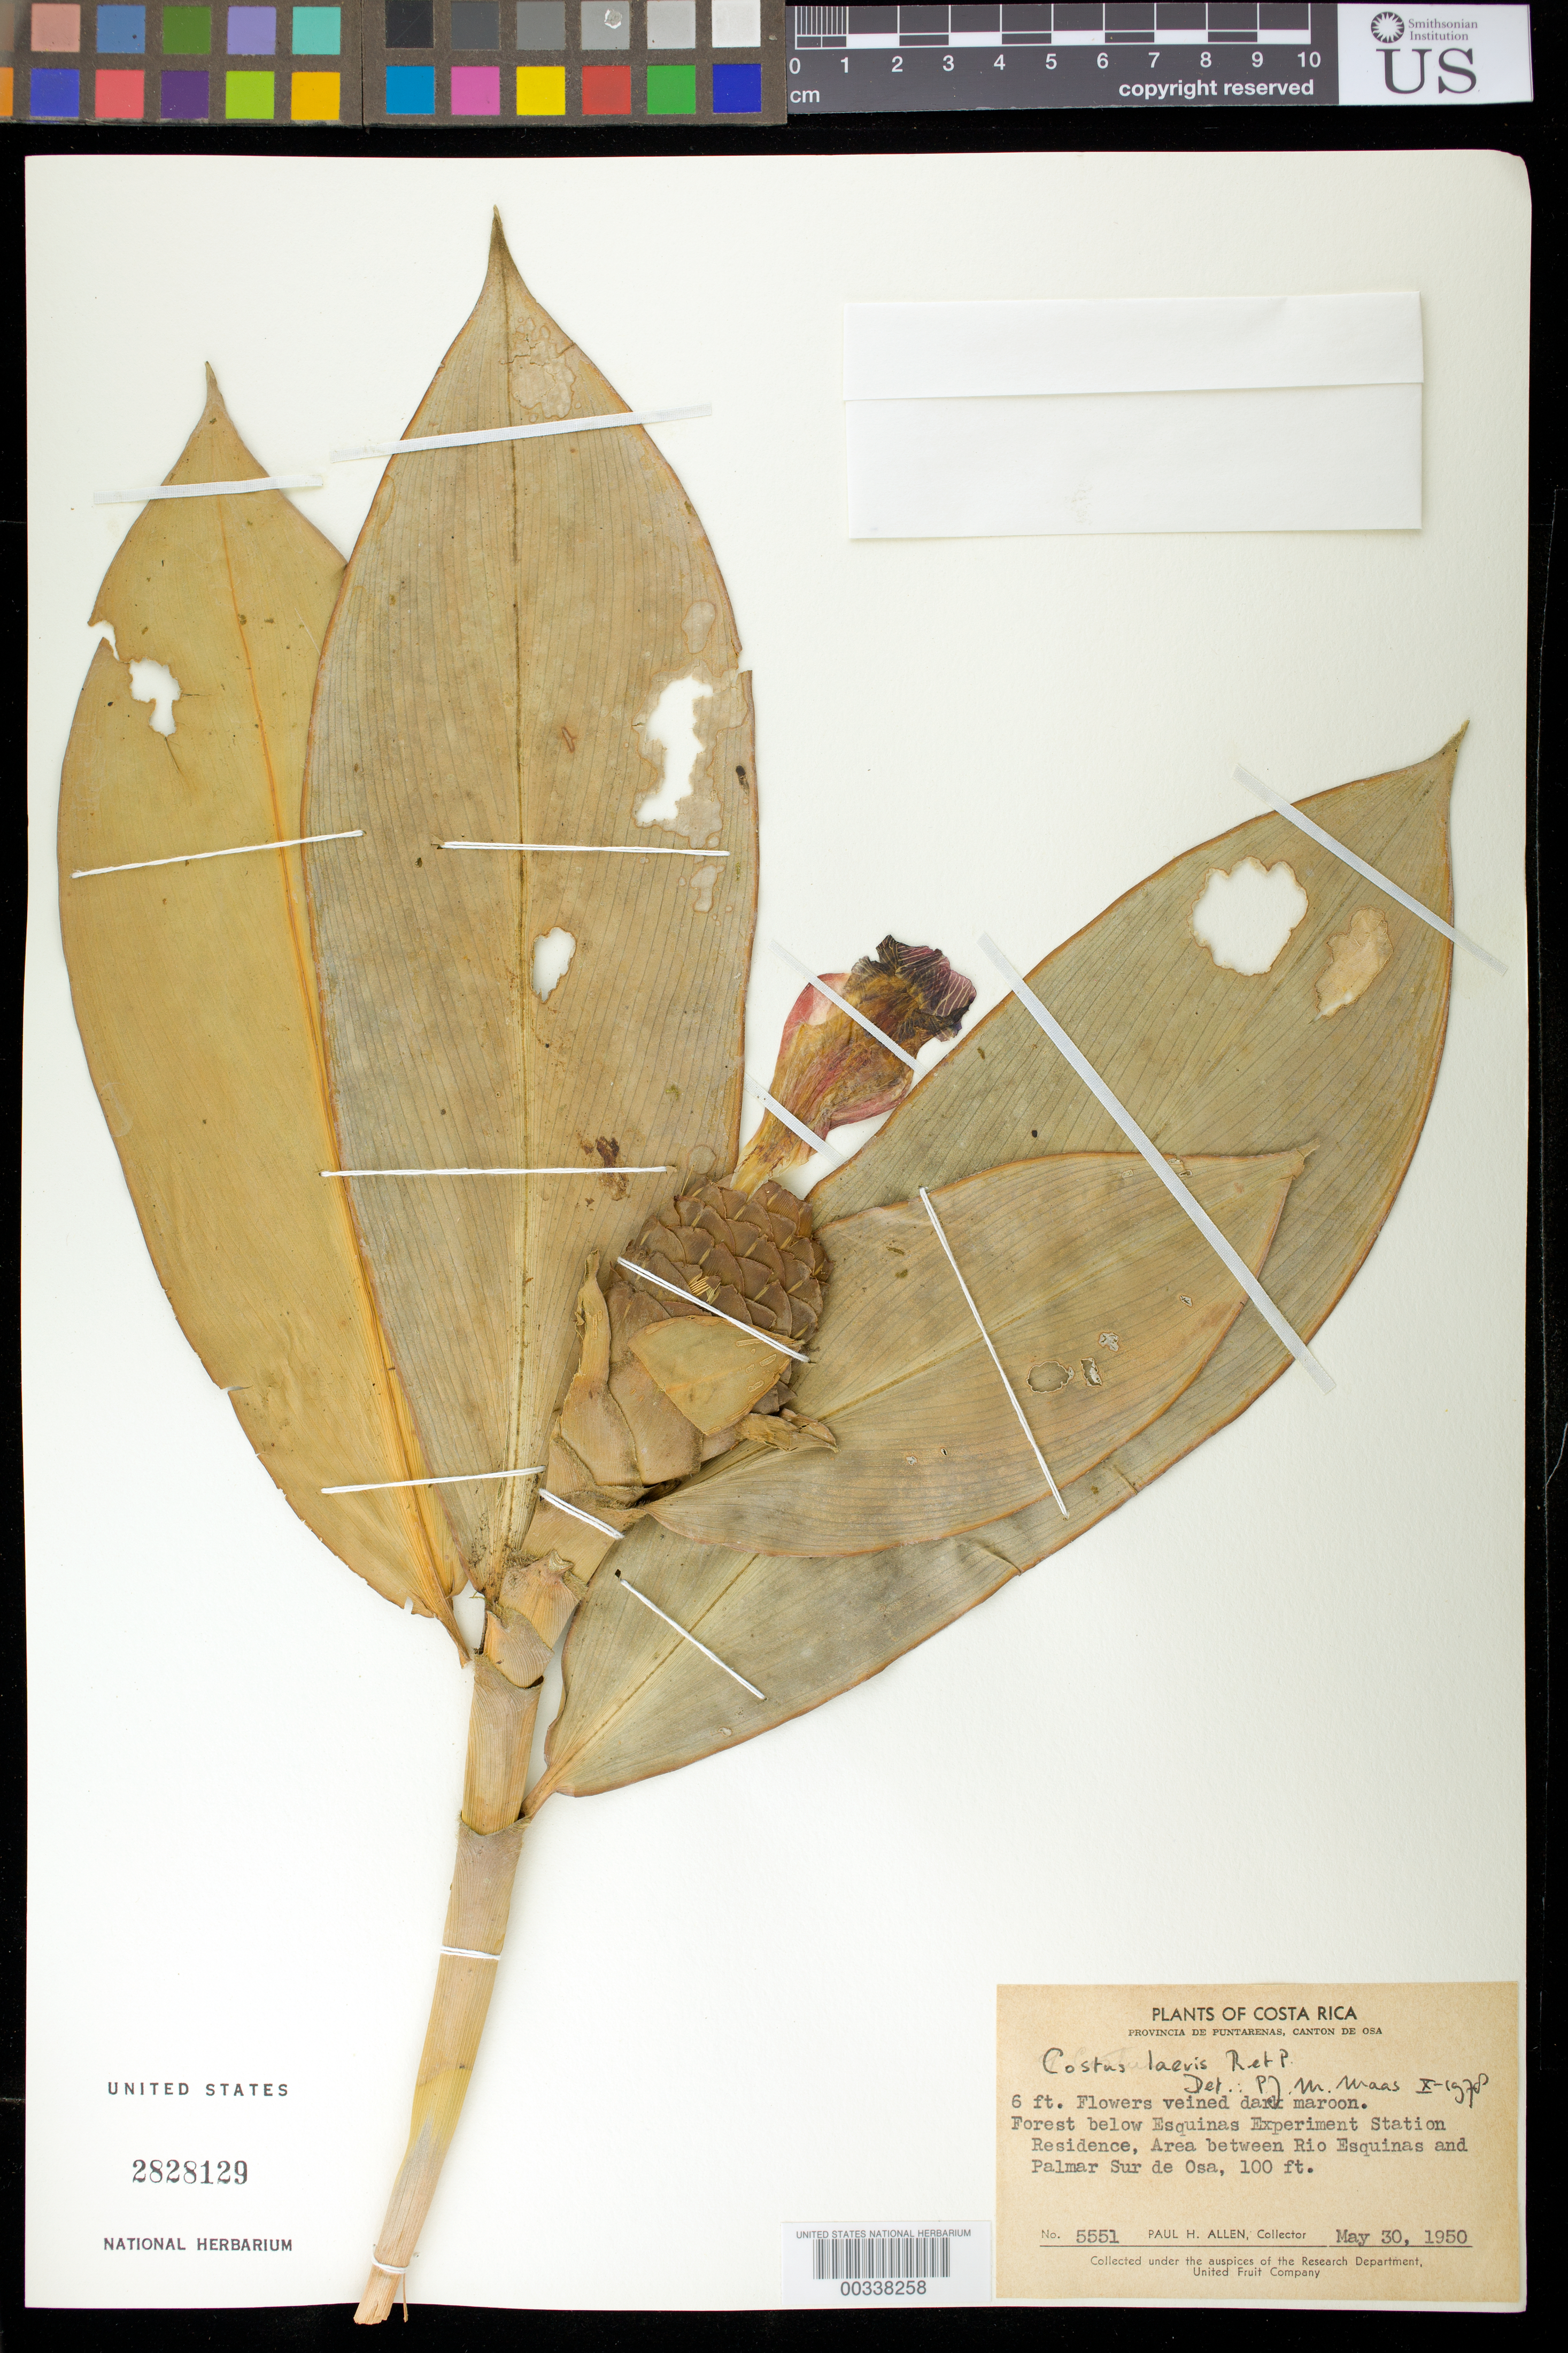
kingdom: Plantae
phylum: Tracheophyta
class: Liliopsida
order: Zingiberales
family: Costaceae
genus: Costus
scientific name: Costus laevis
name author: Ruiz & Pav.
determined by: Maas, Paul J. M.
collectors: P. H. Allen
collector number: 5551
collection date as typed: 30 May 1950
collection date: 1950-05-30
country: Costa Rica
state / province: Puntarenas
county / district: Osa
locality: Canton de osa, forest below esquinas experiment station residence, area between rio esquinas and palmar sur de osa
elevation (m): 30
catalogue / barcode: US 2828129